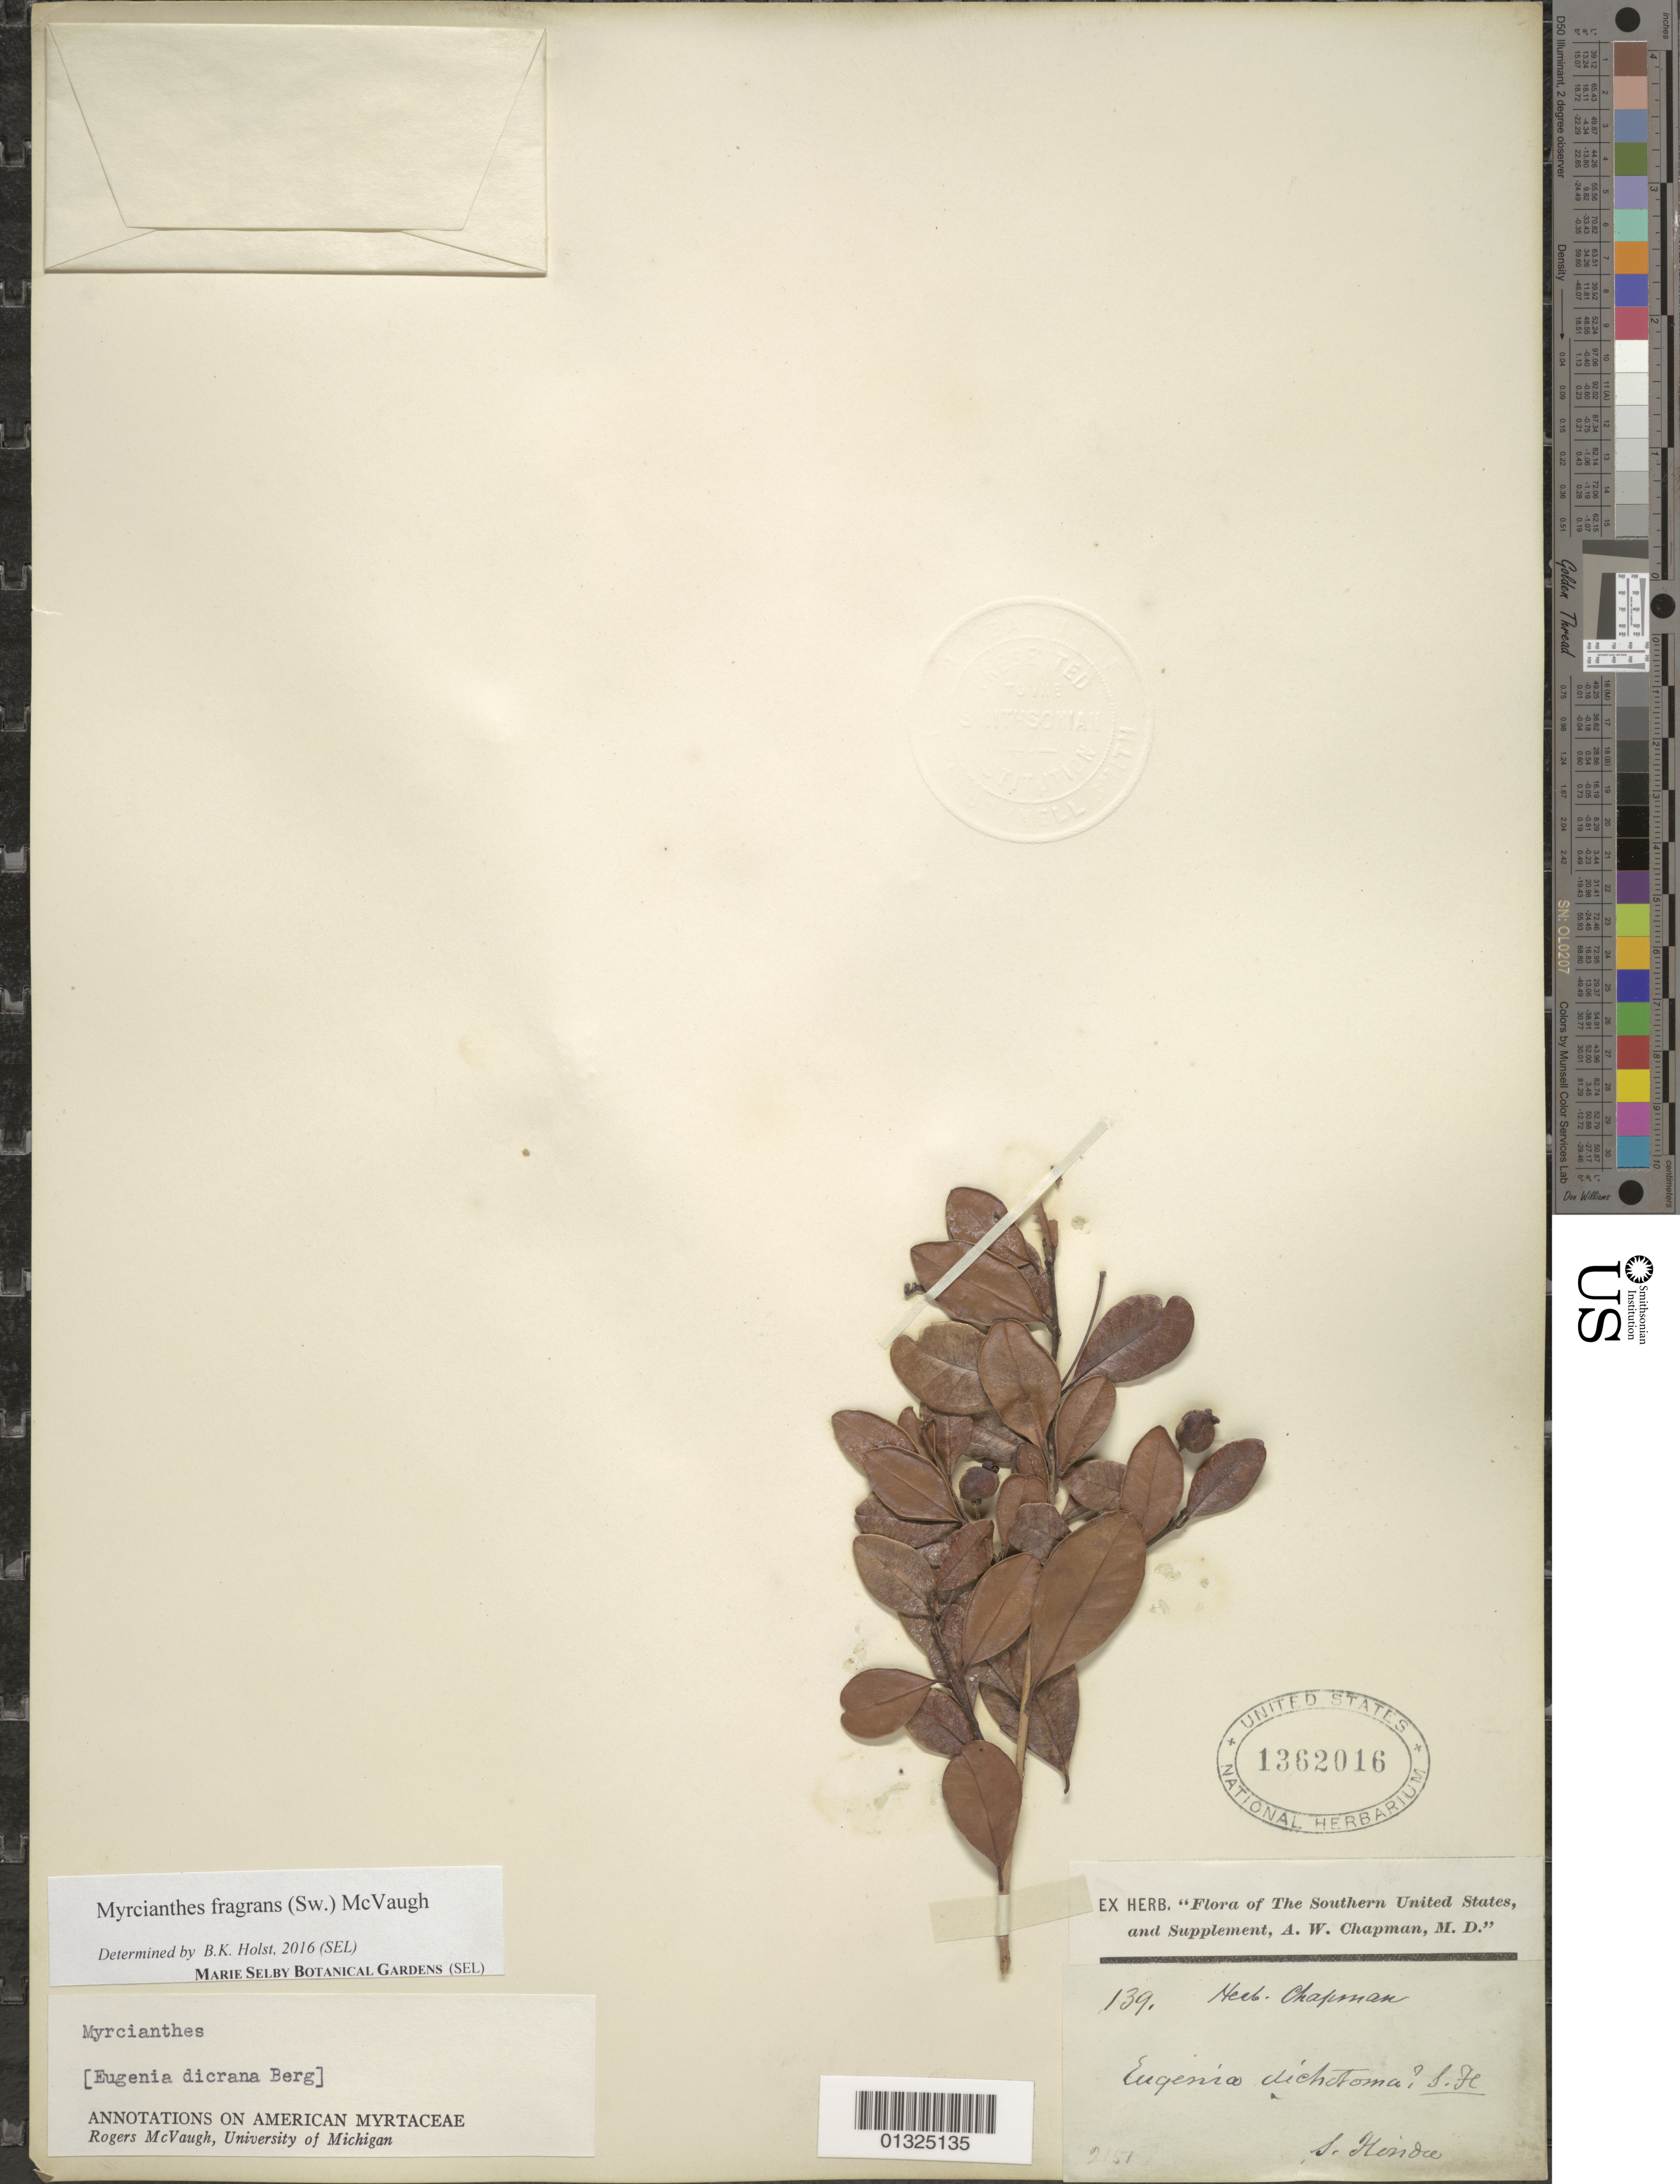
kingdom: Plantae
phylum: Tracheophyta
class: Magnoliopsida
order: Myrtales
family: Myrtaceae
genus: Myrcianthes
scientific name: Myrcianthes fragrans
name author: (Sw.) McVaugh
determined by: Holst, Bruce K.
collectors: ex herb. Chapman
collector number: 139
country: United States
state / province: Florida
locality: South Florida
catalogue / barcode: US 1362016